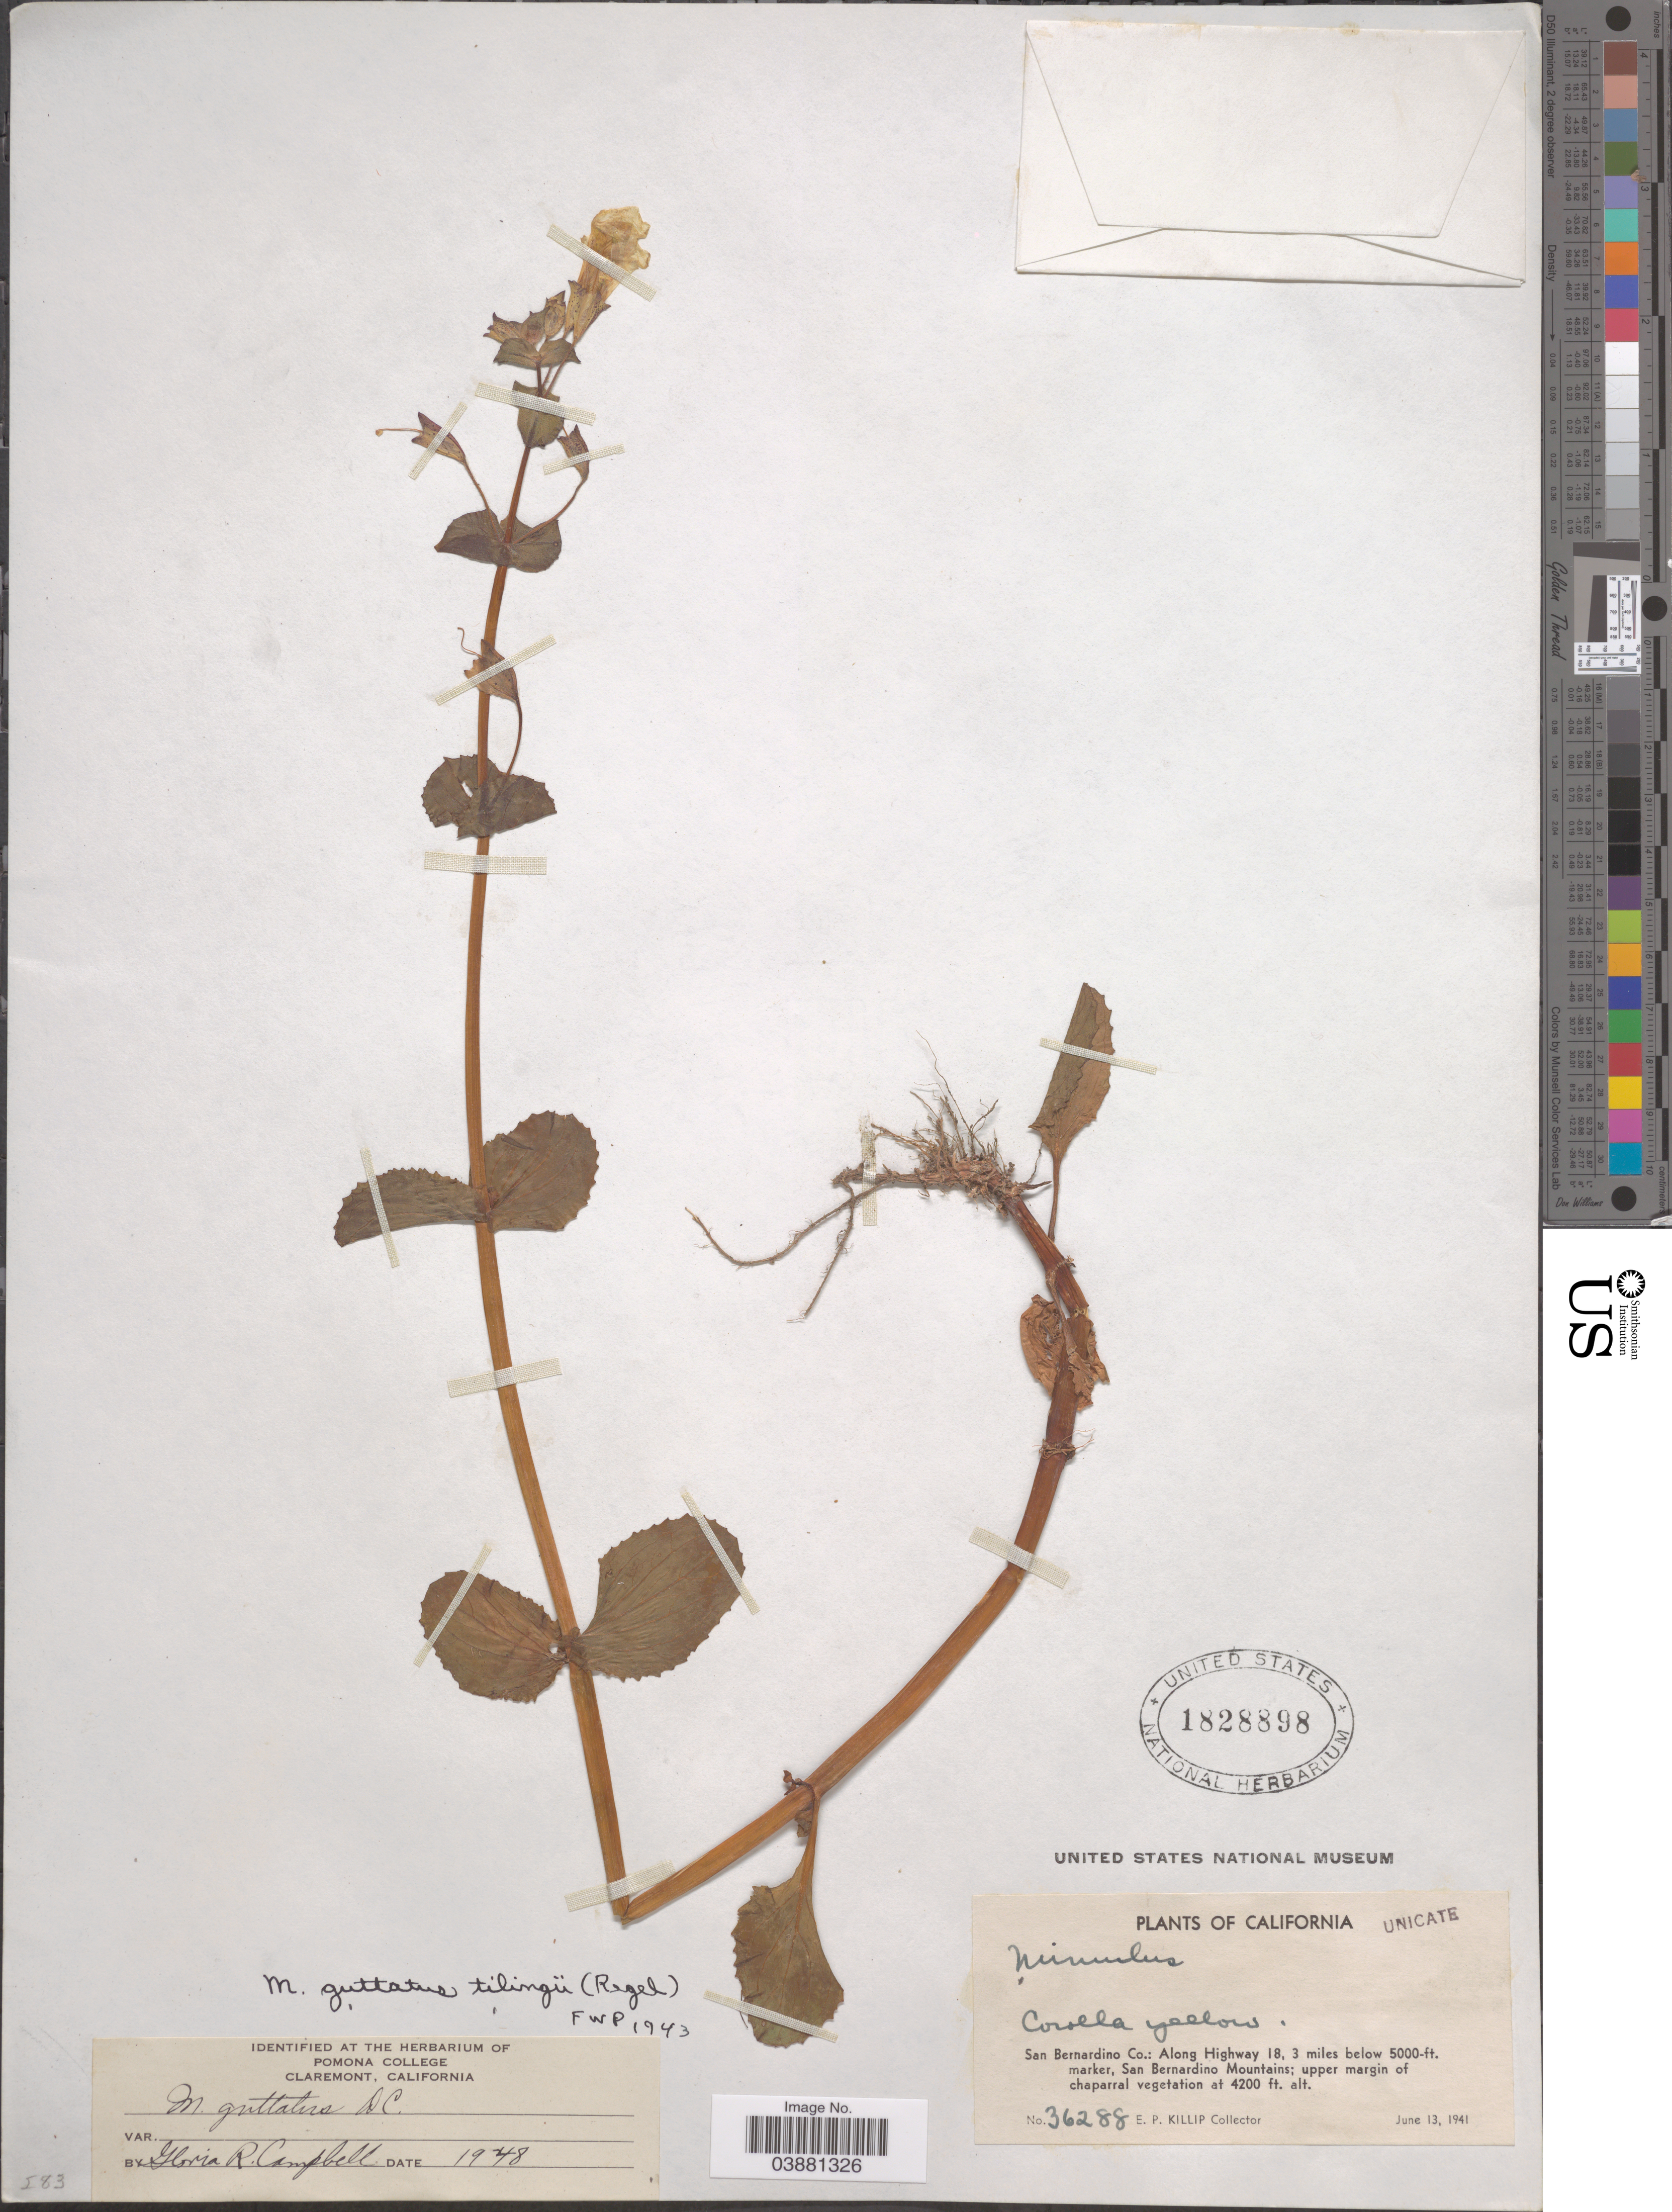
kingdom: Plantae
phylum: Tracheophyta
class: Magnoliopsida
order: Lamiales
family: Phrymaceae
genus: Mimulus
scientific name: Mimulus guttatus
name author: DC.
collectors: E. P. Killip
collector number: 36288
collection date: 1941-06-13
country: United States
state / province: California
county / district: San Bernardino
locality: San Bernardino Co.: Along Highway 18, 3 miles below 5000-ft. marker, San Bernardino Mountains; upper margin of chaparral vegetation.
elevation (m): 1280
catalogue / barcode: US 1828898